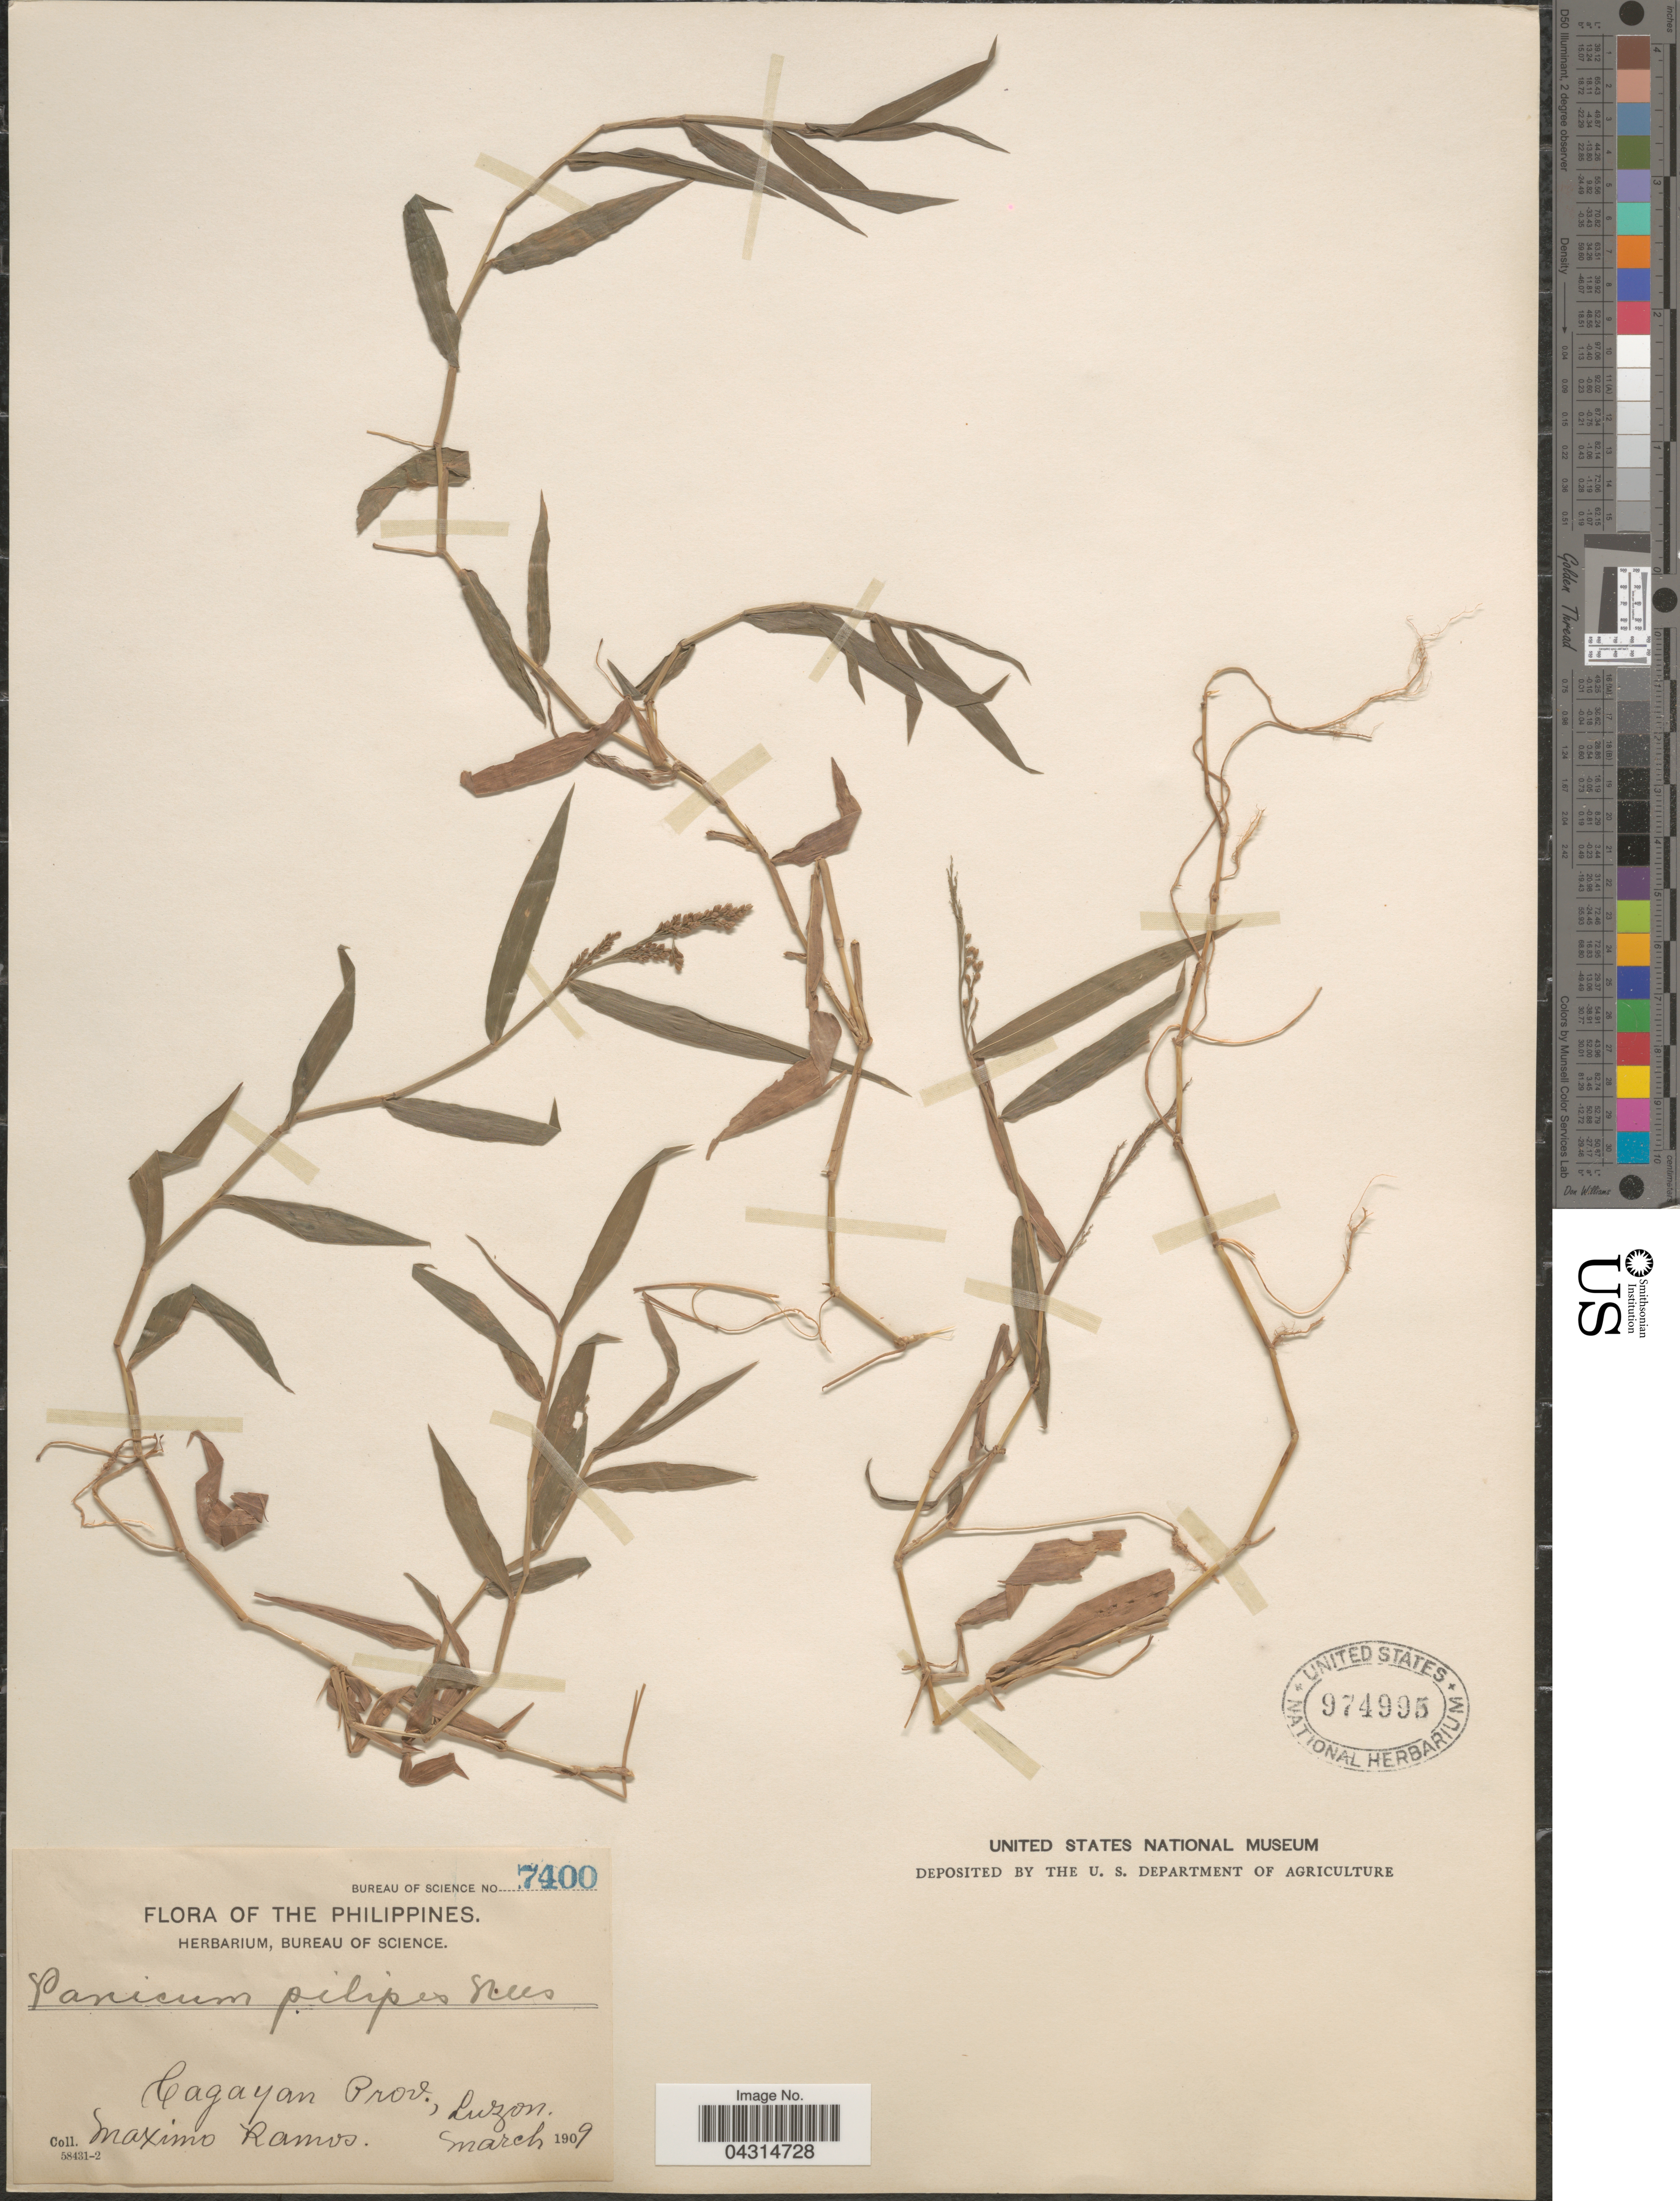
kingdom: Plantae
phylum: Tracheophyta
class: Liliopsida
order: Poales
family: Poaceae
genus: Cyrtococcum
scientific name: Cyrtococcum oxyphyllum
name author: (Steud.) Stapf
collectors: M. Ramos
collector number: Bureau of Science 7400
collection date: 1909-03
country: Philippines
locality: Cagayan Prov., Luzon.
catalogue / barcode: US 974995